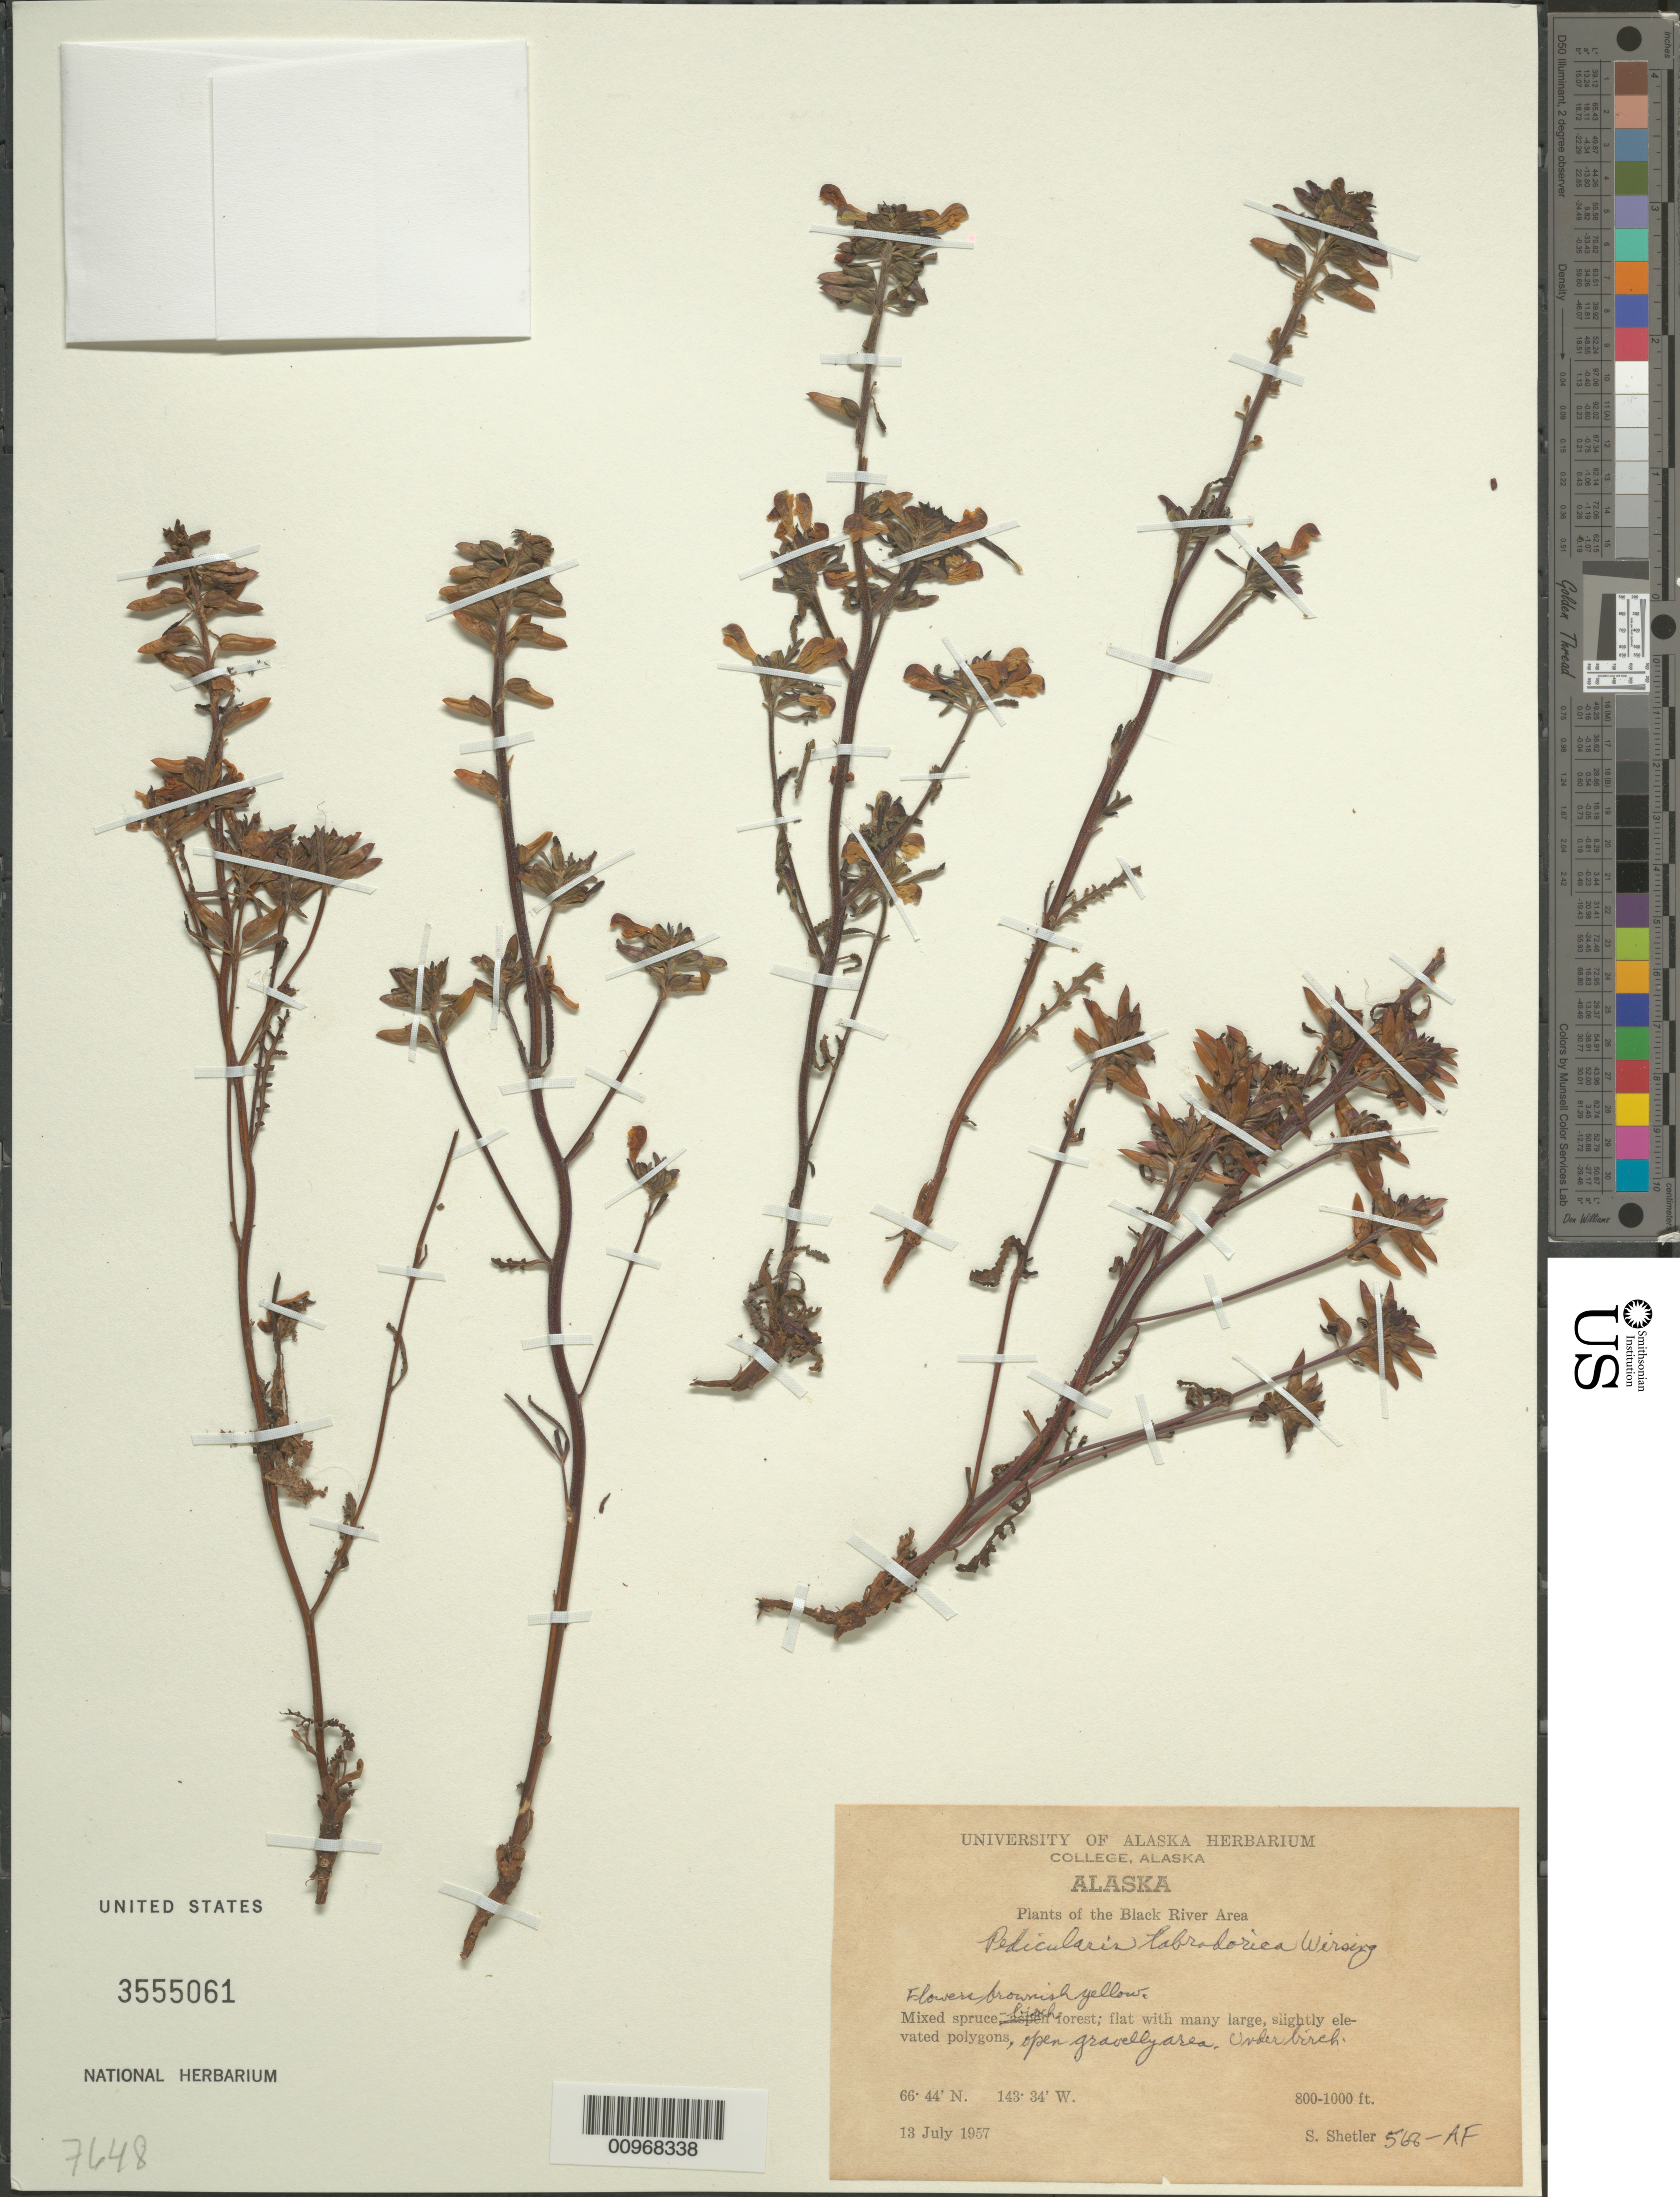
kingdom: Plantae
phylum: Tracheophyta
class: Magnoliopsida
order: Lamiales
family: Orobanchaceae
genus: Pedicularis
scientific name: Pedicularis labradorica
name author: Wirsing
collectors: S. Shetler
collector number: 568-AF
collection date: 1957-07-13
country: United States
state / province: Alaska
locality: The Black River Area.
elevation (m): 244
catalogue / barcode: US 3555061